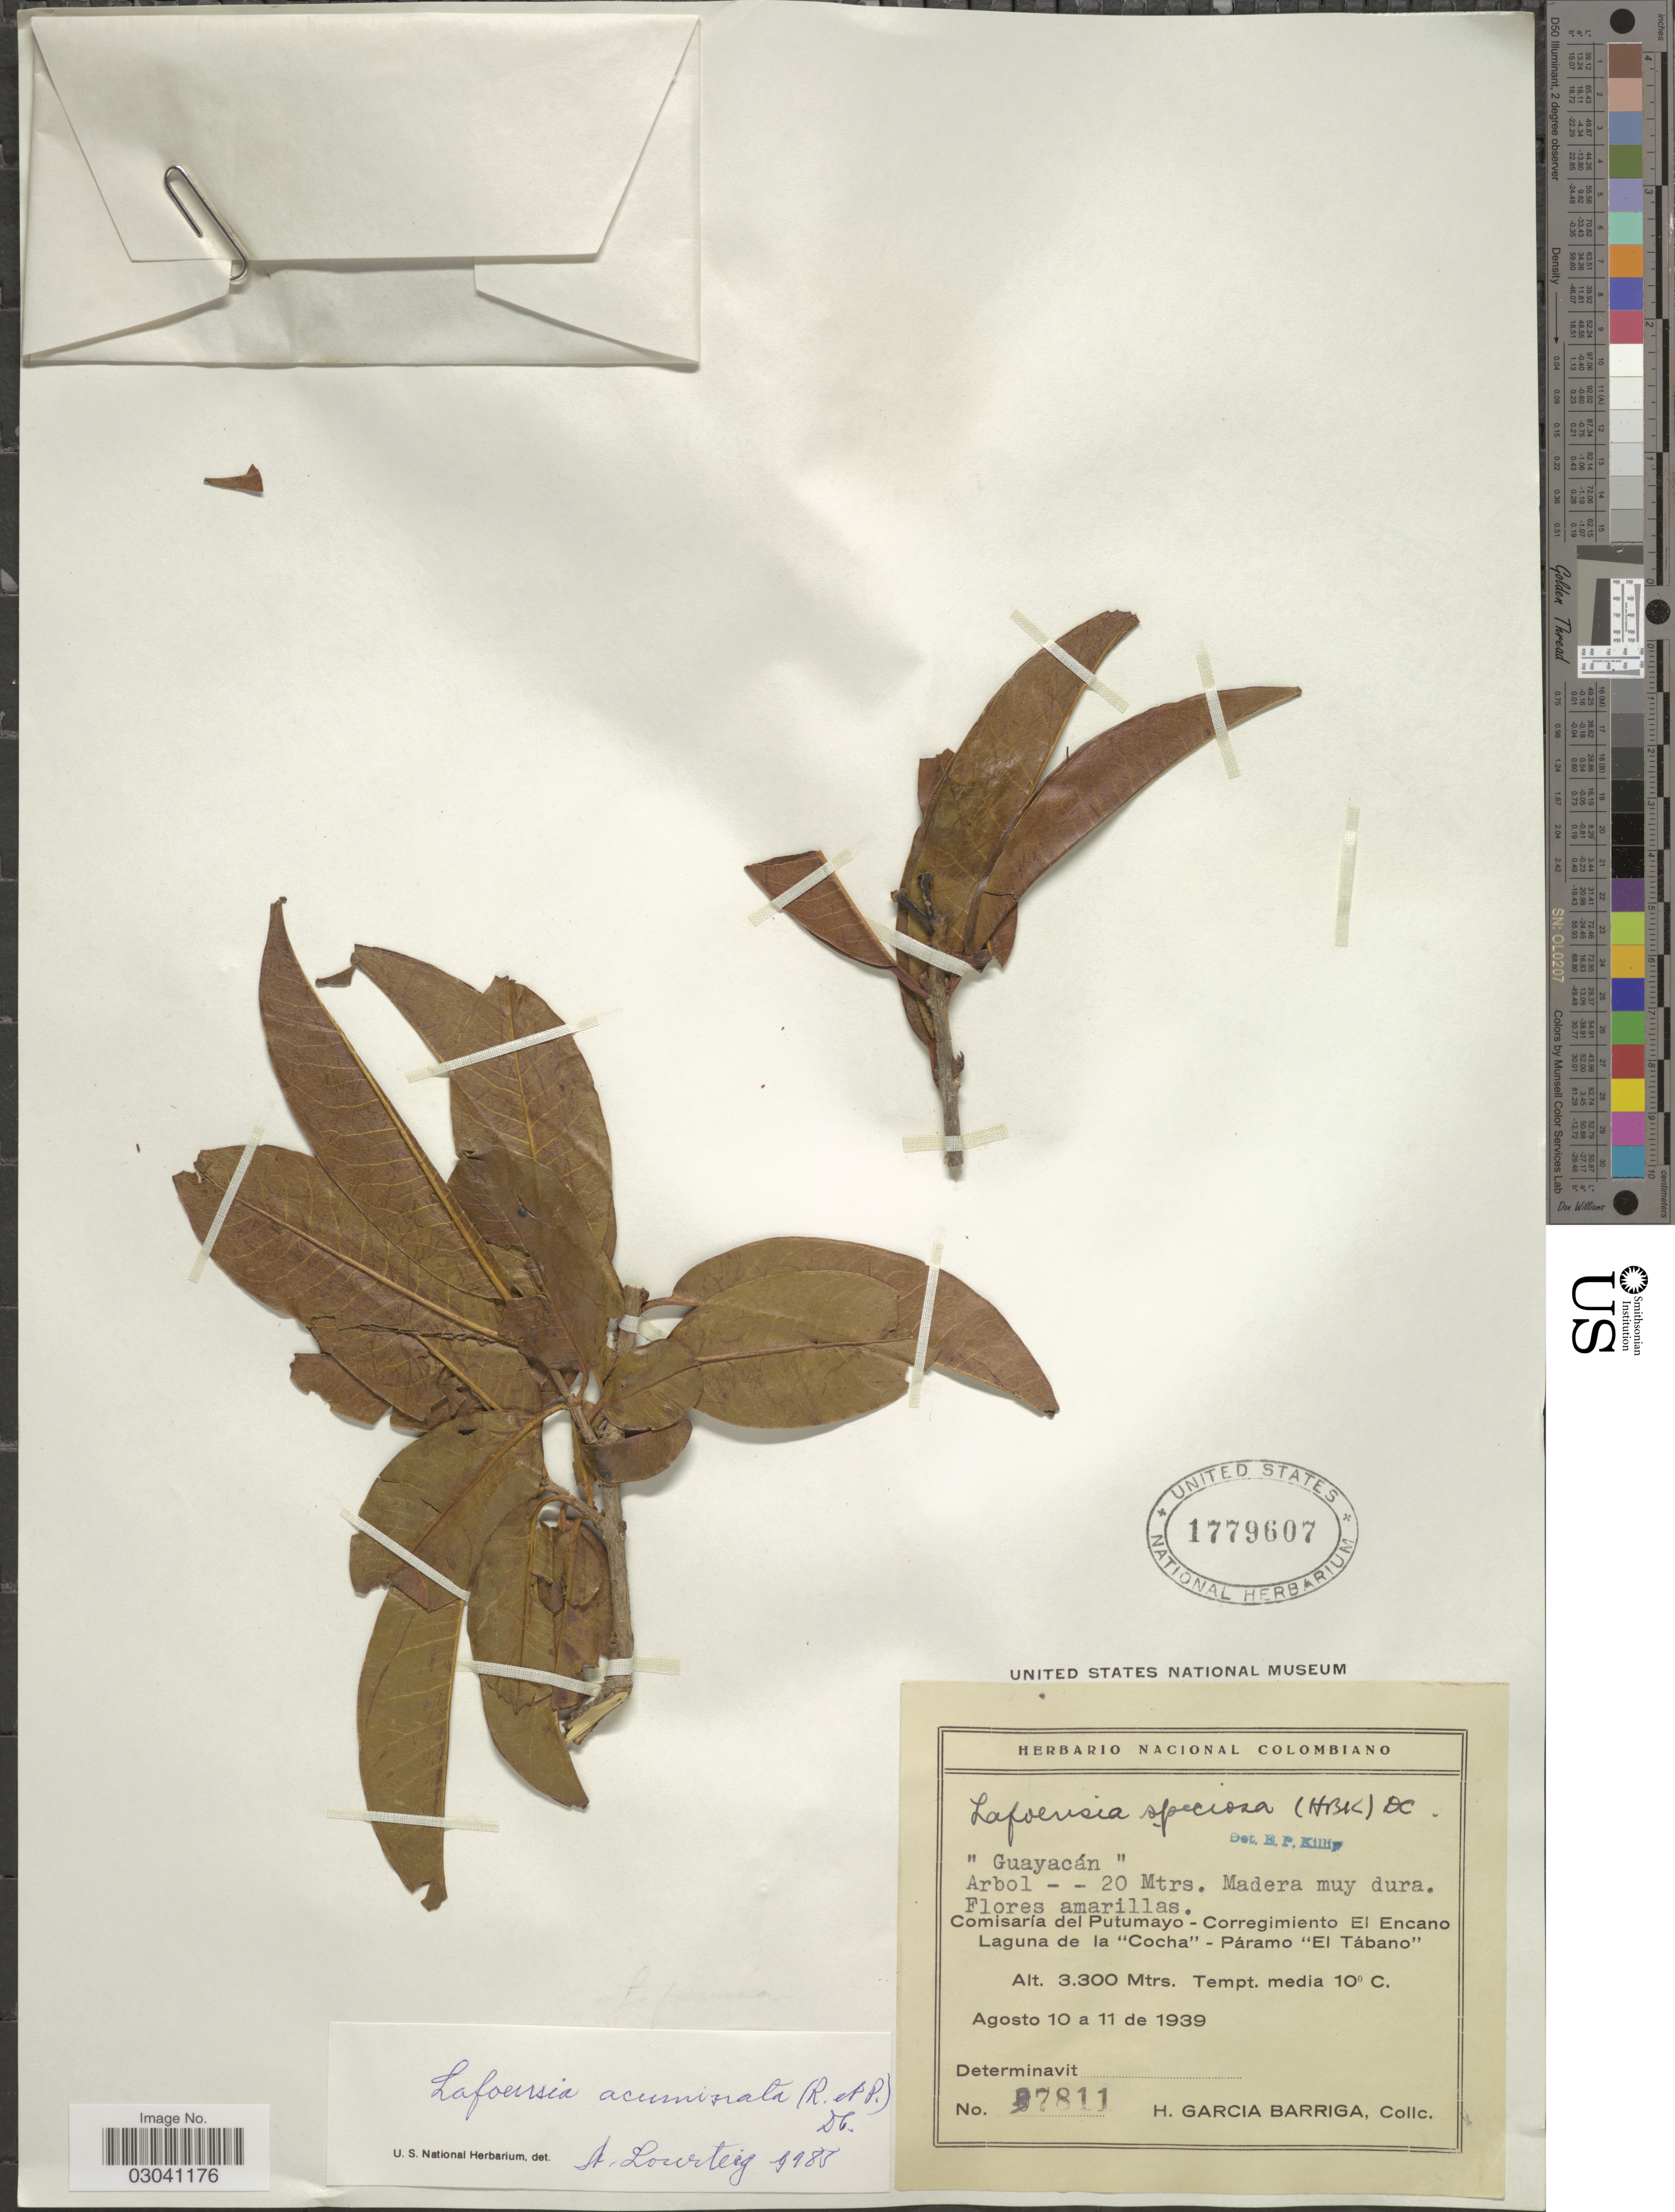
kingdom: Plantae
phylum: Tracheophyta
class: Magnoliopsida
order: Myrtales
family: Lythraceae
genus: Lafoensia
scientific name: Lafoensia acuminata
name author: (Ruiz & Pav.) DC.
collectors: H. García Barriga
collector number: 7811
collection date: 1939-08-10/1939-08-11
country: Colombia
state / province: Putumayo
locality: Comisaría del Putumayo - Corregimiento El Encano, Laguna de la "Cocha" - Páramo "El Tábano".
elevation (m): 3300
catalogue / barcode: US 1779607